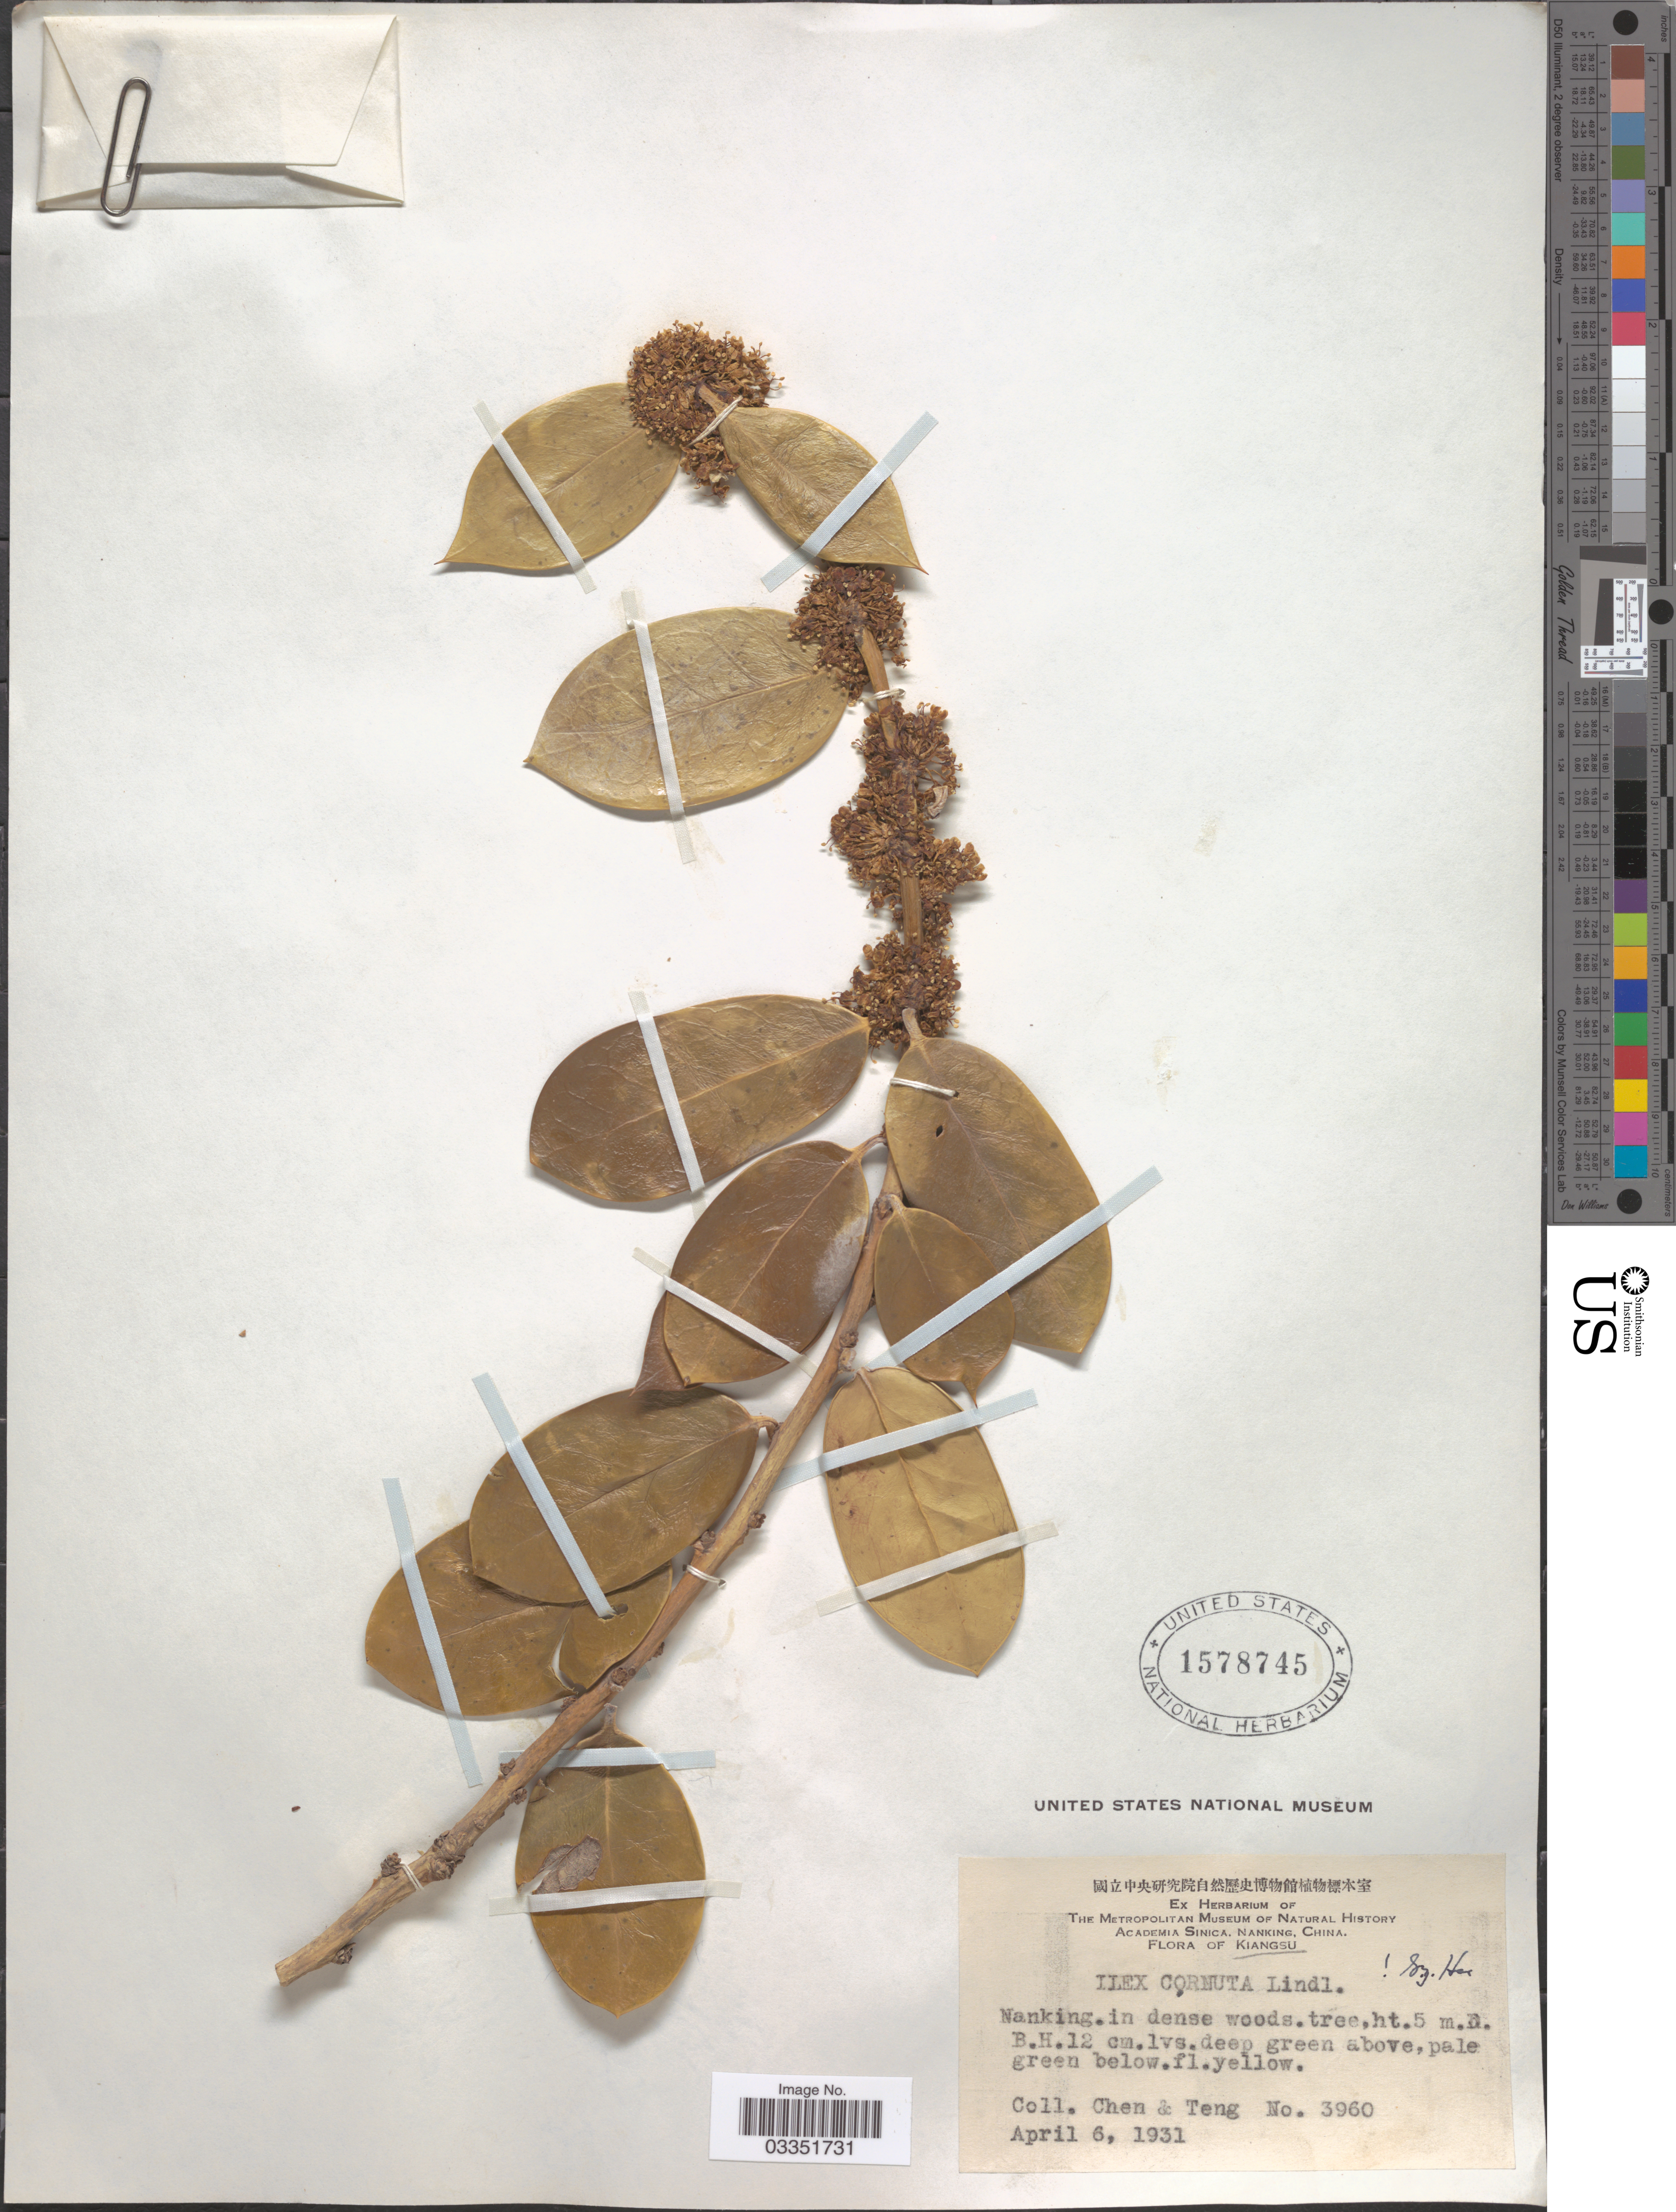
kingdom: Plantae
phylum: Tracheophyta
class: Magnoliopsida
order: Aquifoliales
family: Aquifoliaceae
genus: Ilex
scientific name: Ilex cornuta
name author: Lindl. & Paxton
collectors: -- Chen & -. Teng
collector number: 3960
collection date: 1931-04-06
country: China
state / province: Jiangsu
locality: Kiangsu. Nanking.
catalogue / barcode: US 1578745